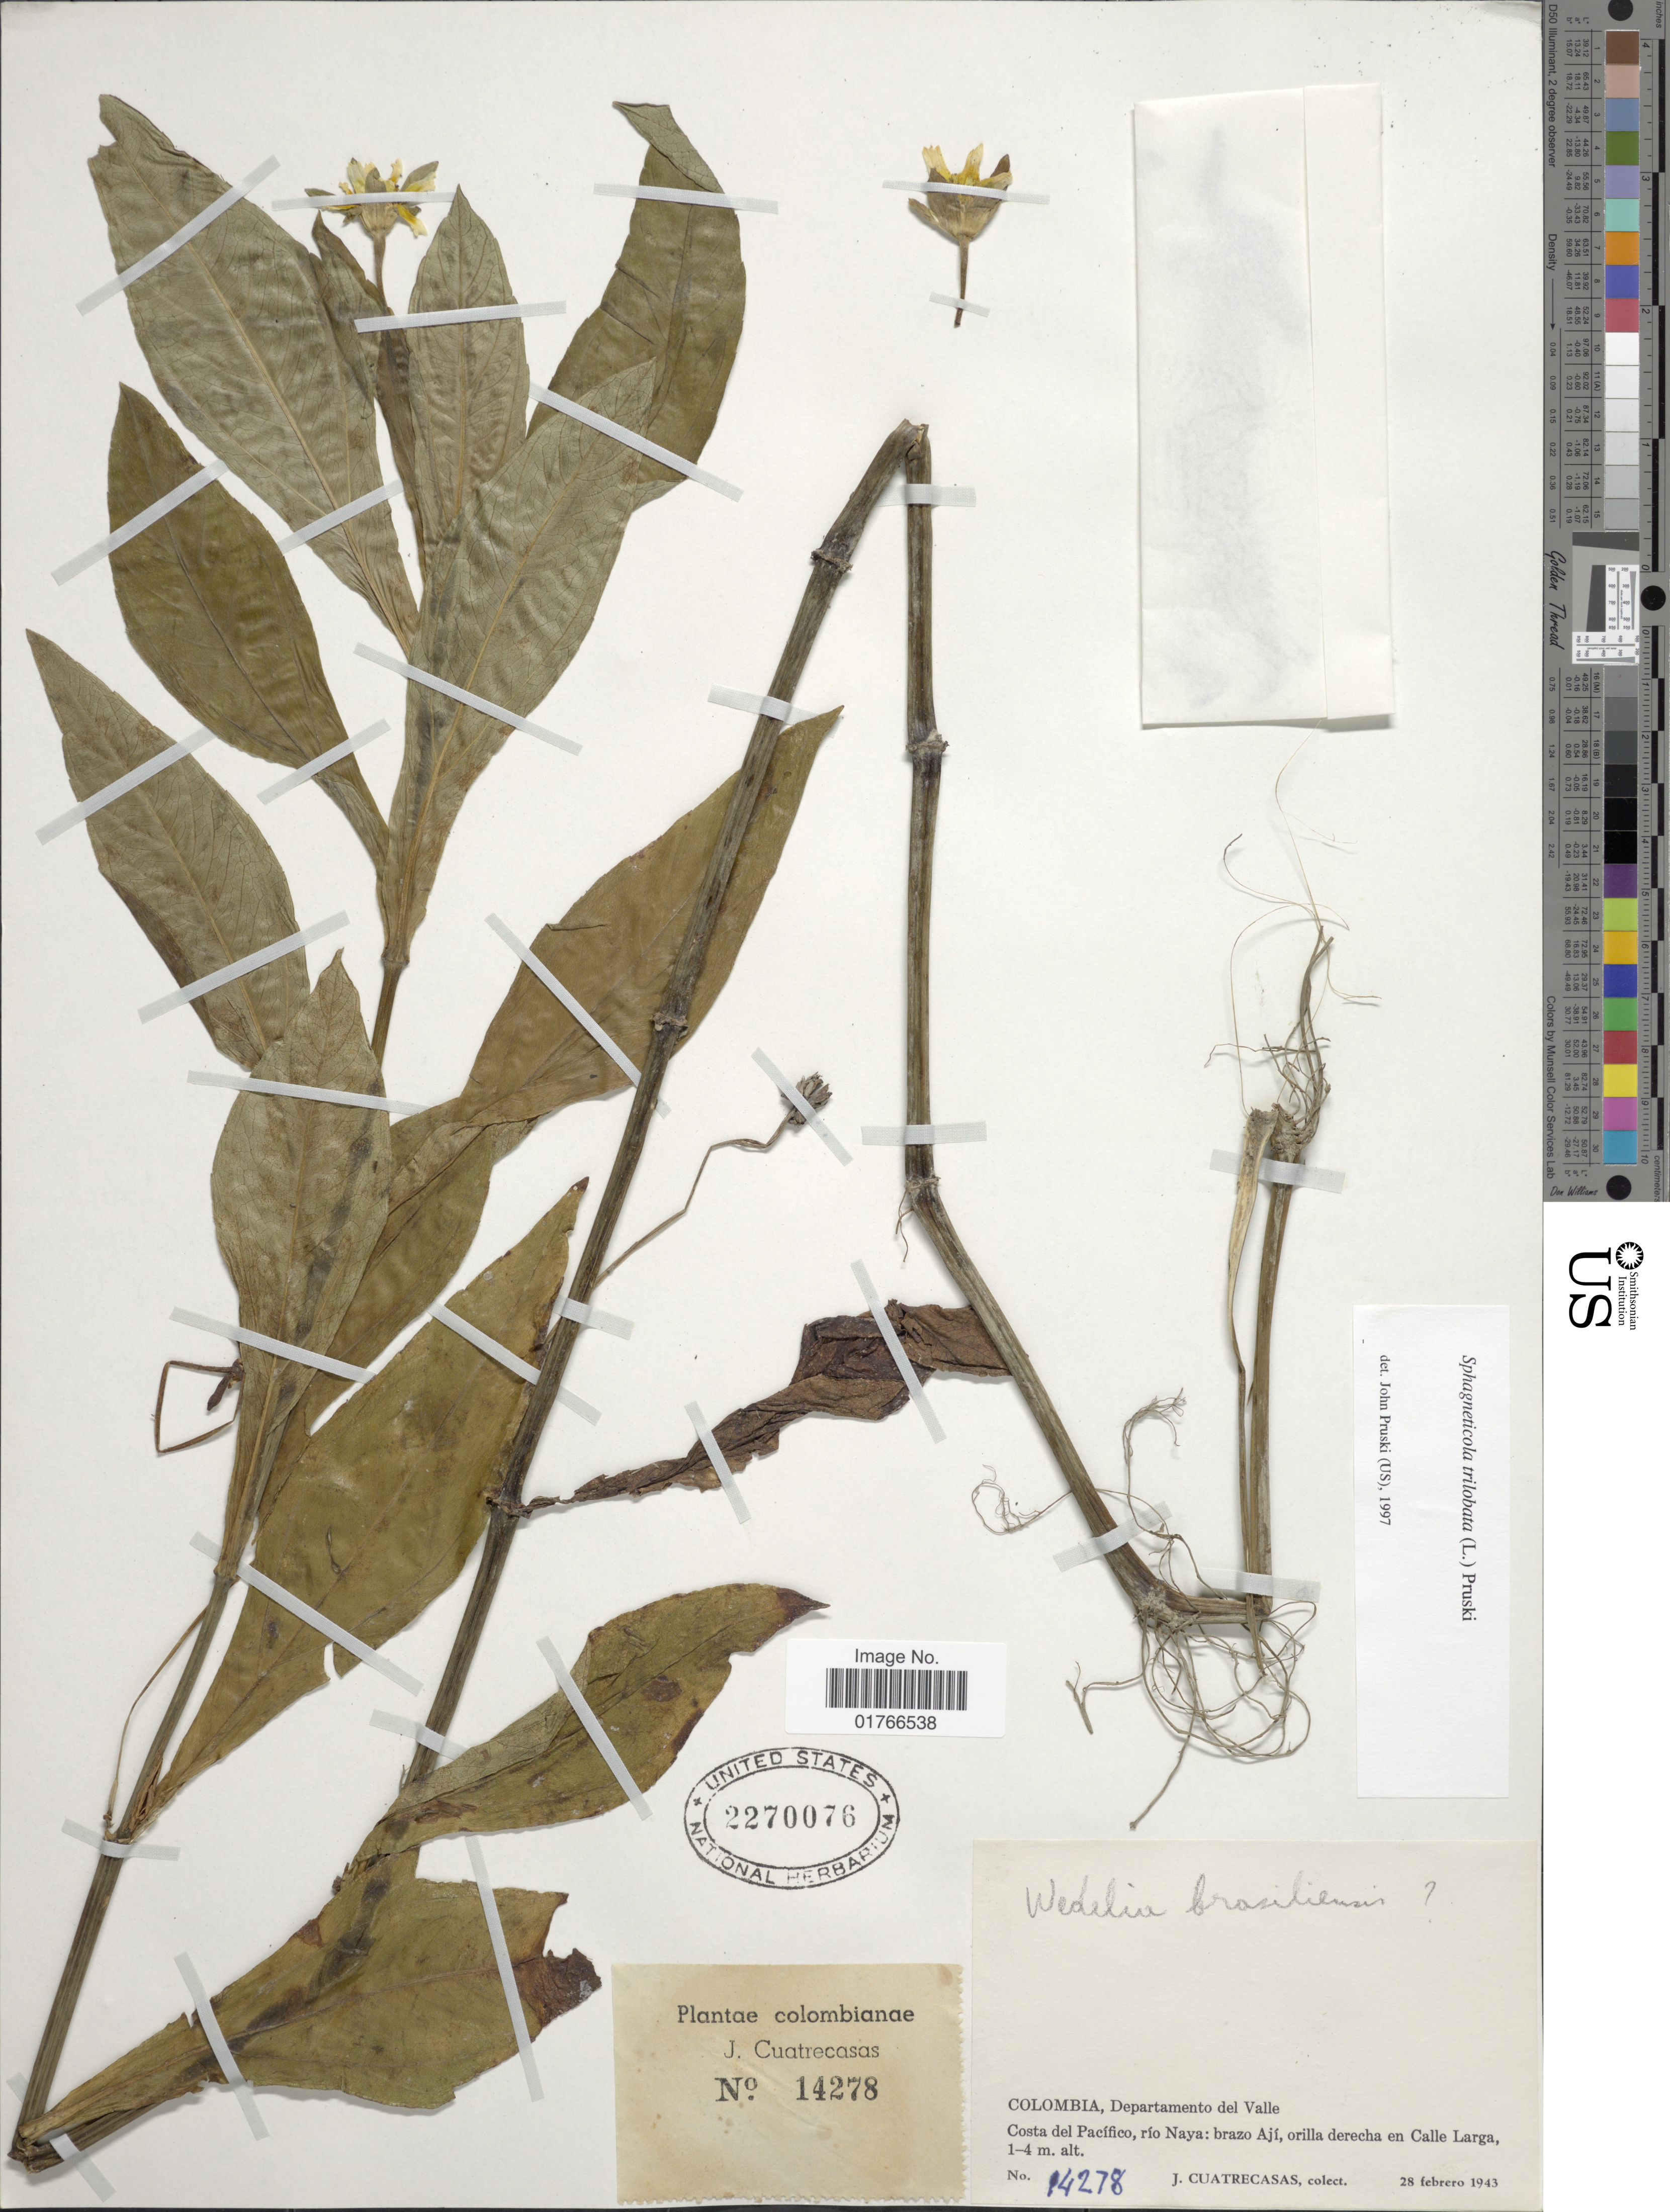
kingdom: Plantae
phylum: Tracheophyta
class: Magnoliopsida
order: Asterales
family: Asteraceae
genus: Sphagneticola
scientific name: Sphagneticola trilobata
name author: (L.) Pruski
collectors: J. Cuatrecasas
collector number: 14278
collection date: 1943-02-28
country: Colombia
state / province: Valle del Cauca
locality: Costa del Pacifico, rio Naya, brazo Aji, orilla derecha en Calle Larga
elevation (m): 1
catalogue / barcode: US 2270076